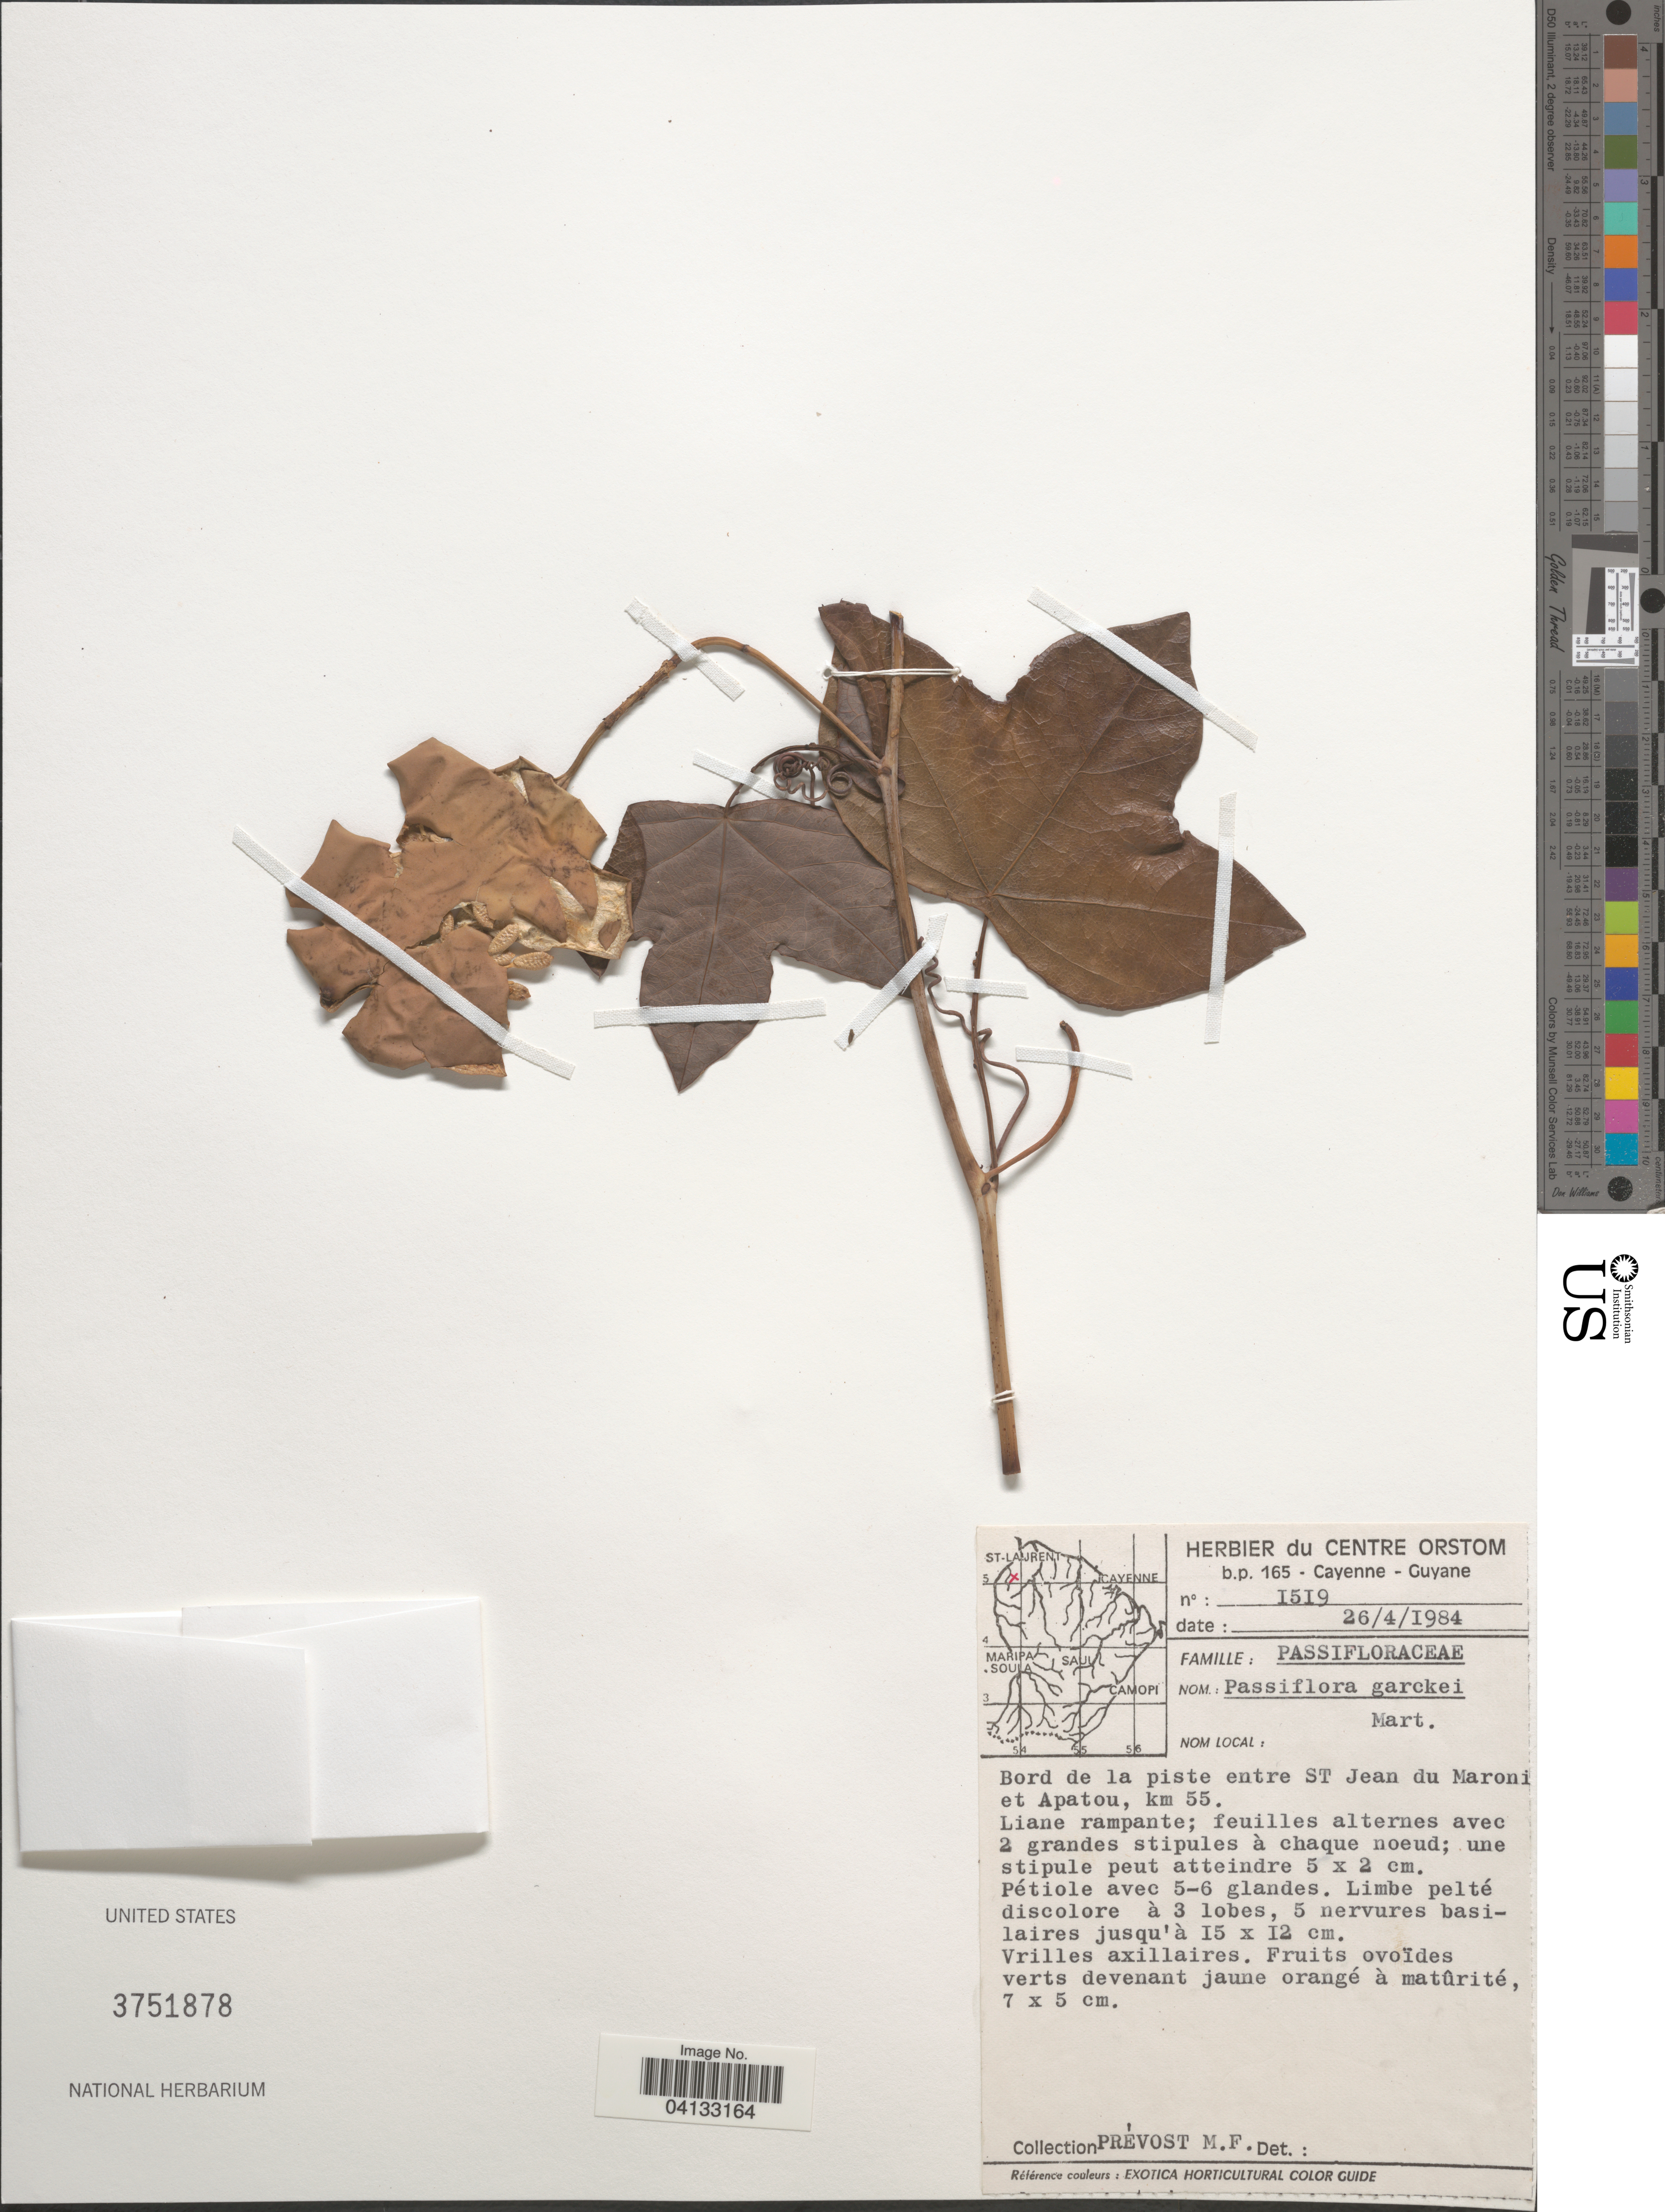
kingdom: Plantae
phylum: Tracheophyta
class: Magnoliopsida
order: Malpighiales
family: Passifloraceae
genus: Passiflora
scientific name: Passiflora garckei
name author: Mast.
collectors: M. Prévost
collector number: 1519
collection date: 1984-04-26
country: Guyana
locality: Bord de la piste entre ST Jean du Maroni et Apatou, km 55.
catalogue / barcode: US 3751878